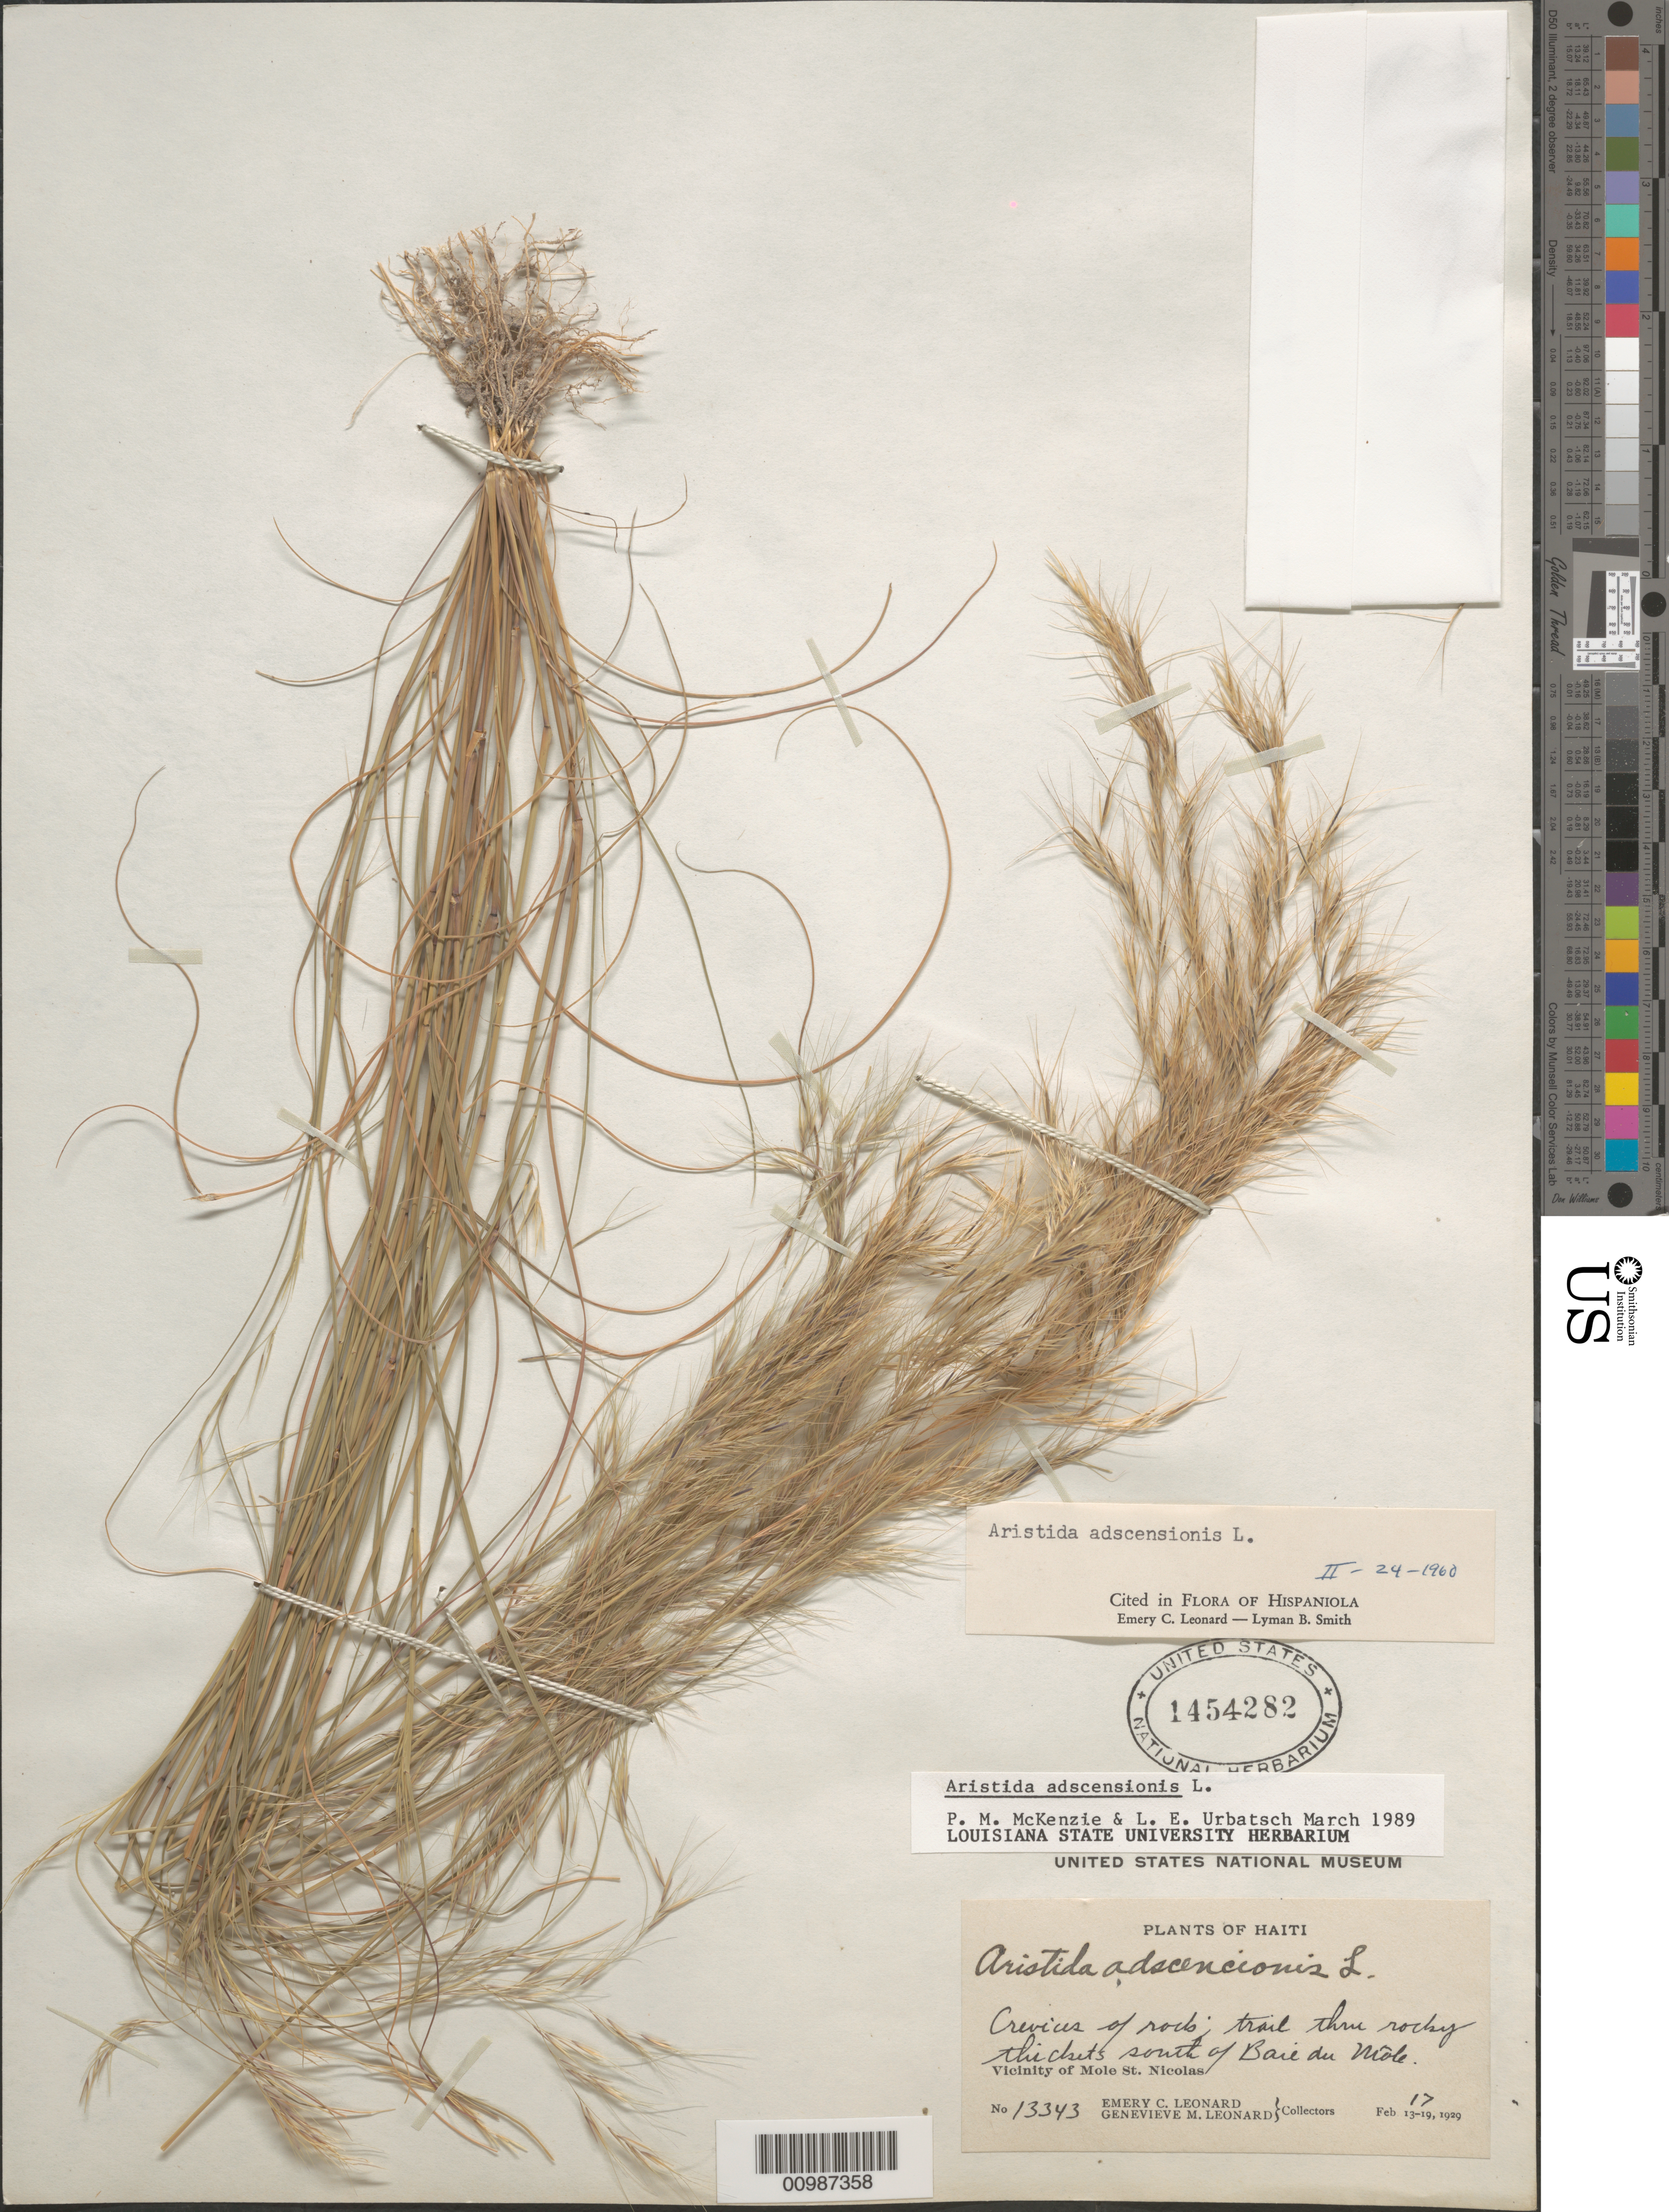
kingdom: Plantae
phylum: Tracheophyta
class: Liliopsida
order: Poales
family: Poaceae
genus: Aristida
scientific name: Aristida adscensionis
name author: L.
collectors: E. C. Leonard & G. M. Leonard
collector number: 13343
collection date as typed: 17 Feb 1929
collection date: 1929-02-17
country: Haiti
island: Hispaniola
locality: Vicinity of Mole St. Nicolas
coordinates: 0 N, 0 E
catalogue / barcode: US 1454282